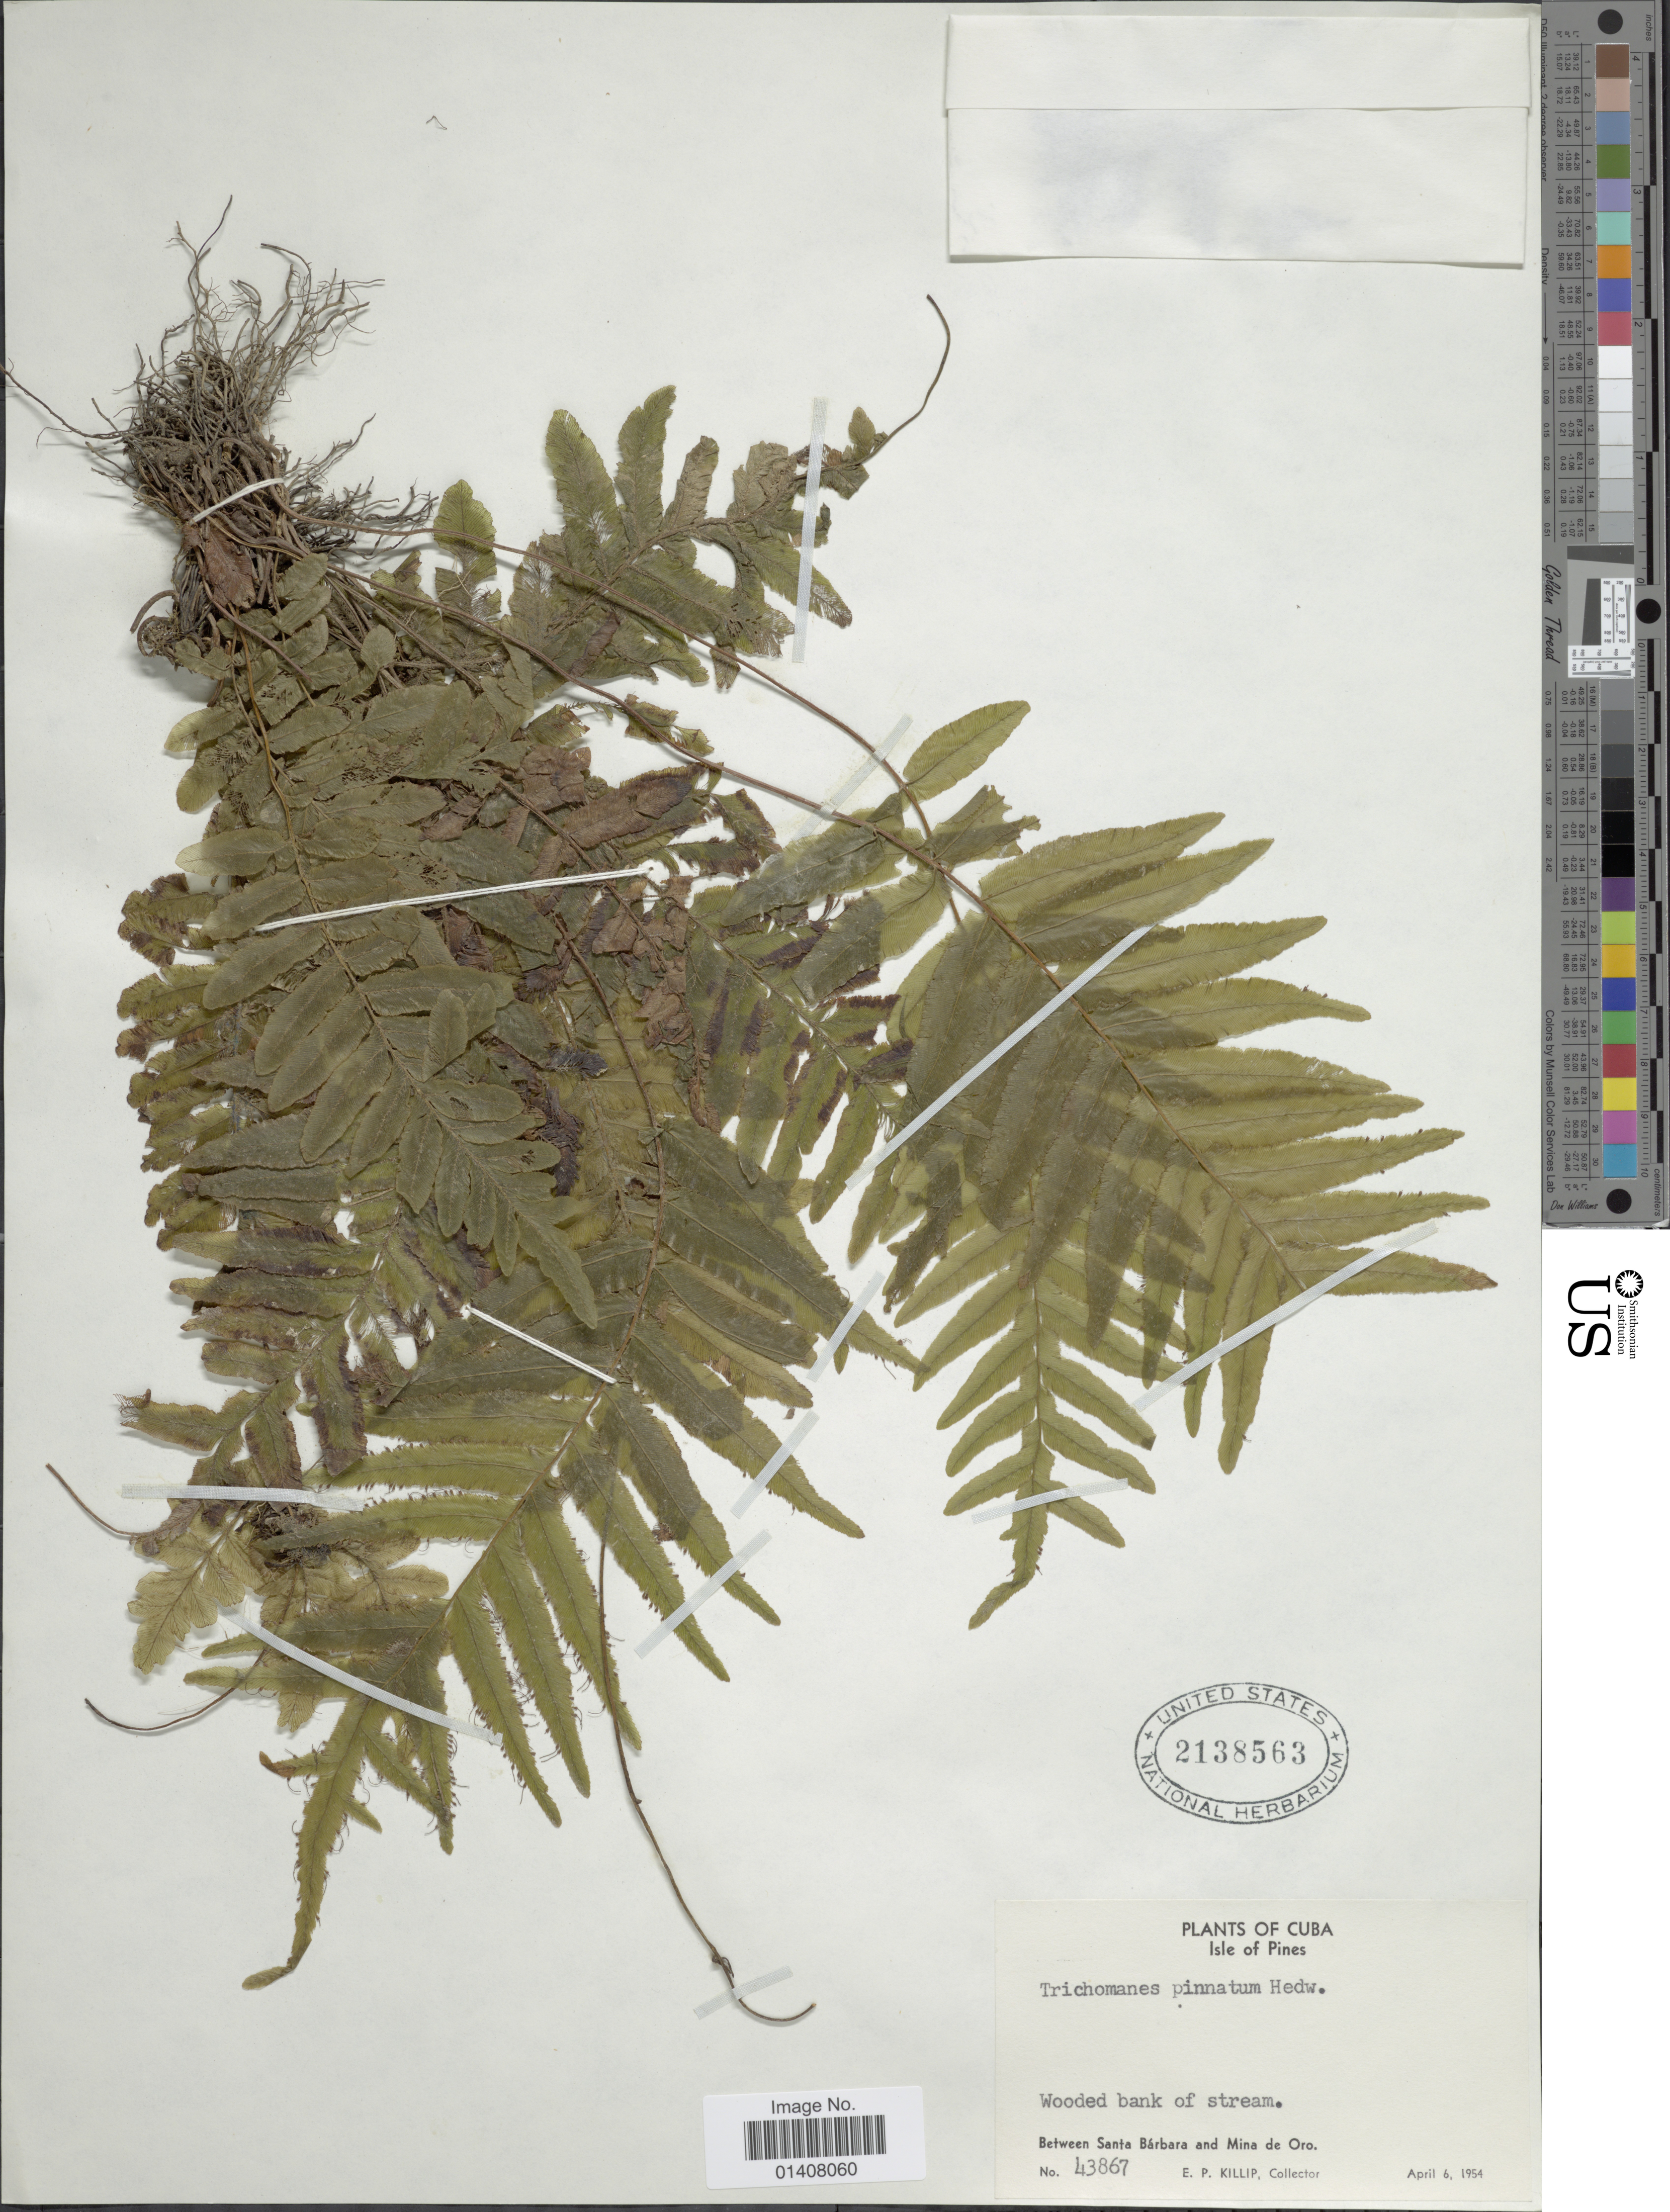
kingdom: Plantae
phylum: Tracheophyta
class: Polypodiopsida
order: Hymenophyllales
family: Hymenophyllaceae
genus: Trichomanes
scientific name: Trichomanes pinnatum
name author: Hedw.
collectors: E. P. Killip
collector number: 43867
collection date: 1954-04-06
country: Cuba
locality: Isle of Pines, wooded bank of stream, Between Santa Bárbara and Mina de Oro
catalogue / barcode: US 2138563